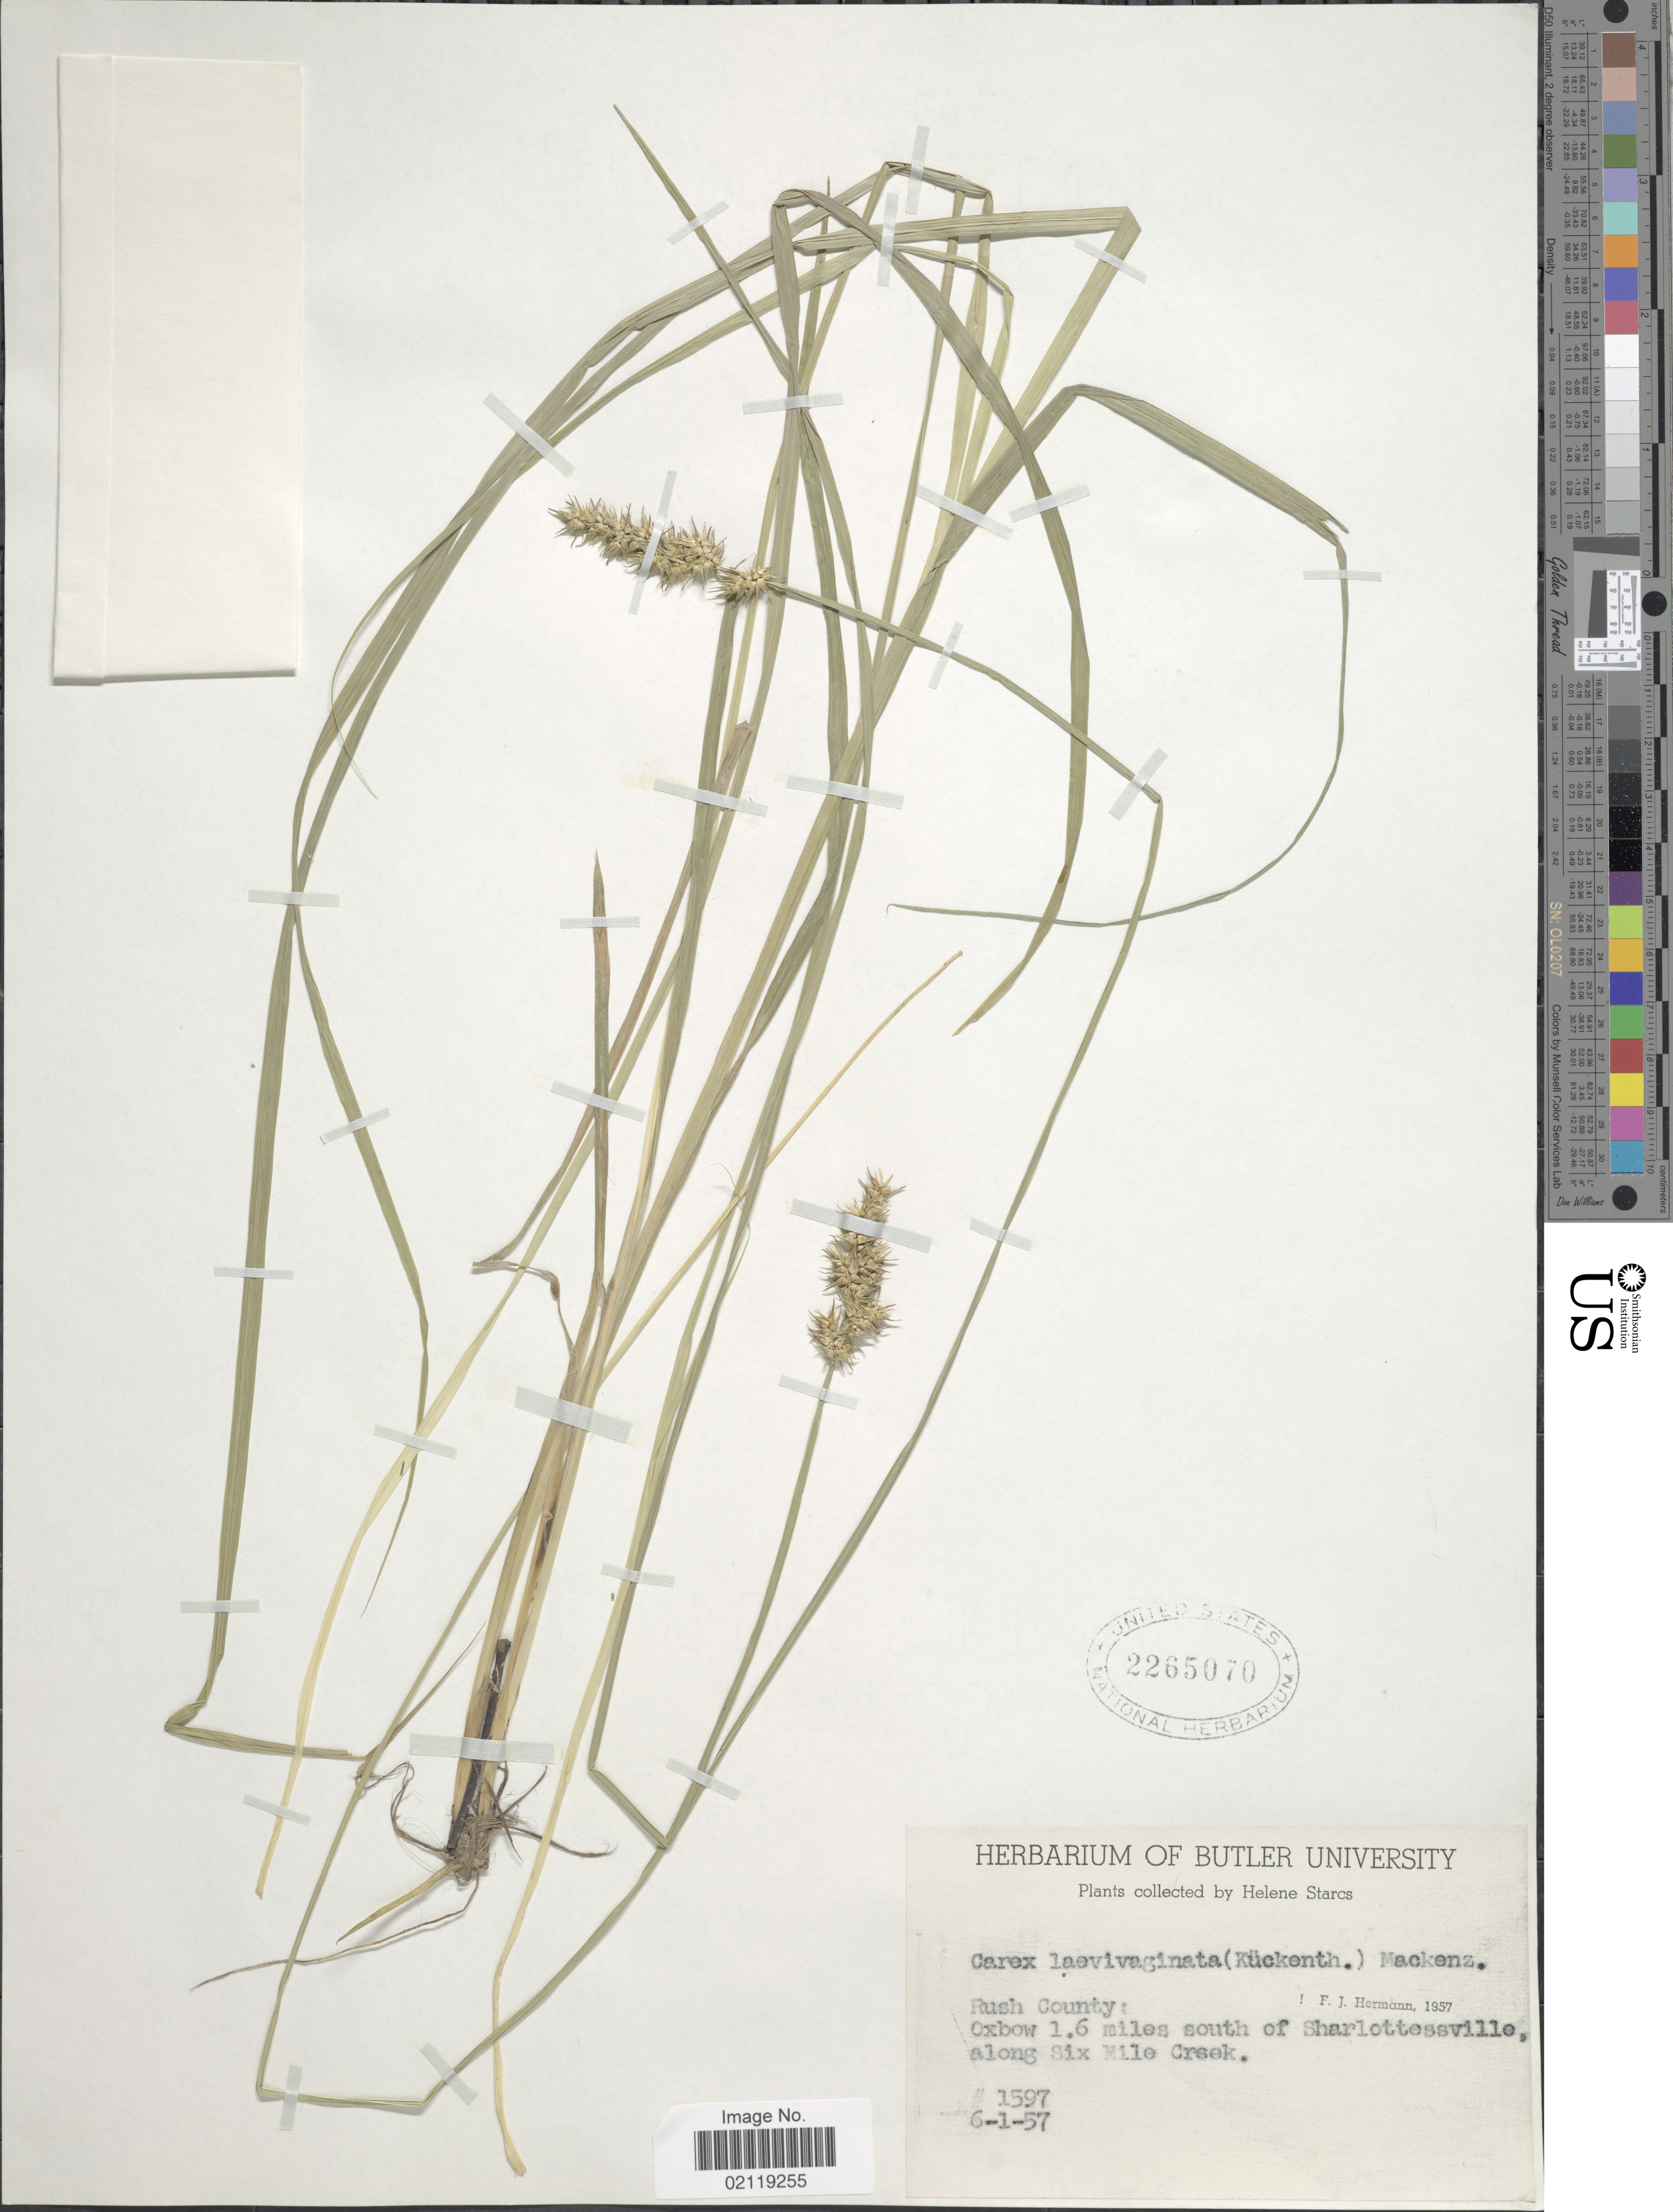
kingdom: Plantae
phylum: Tracheophyta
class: Liliopsida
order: Poales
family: Cyperaceae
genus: Carex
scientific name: Carex laevivaginata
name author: (Kük.) Mack.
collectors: H. Starcs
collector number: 1597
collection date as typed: Transcribed d/m/y: 1/6/57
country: United States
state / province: Indiana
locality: Rush County: Oxbow 1.6 miles south of Sharlottesville. along Six Mile Creek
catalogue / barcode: US 2265070